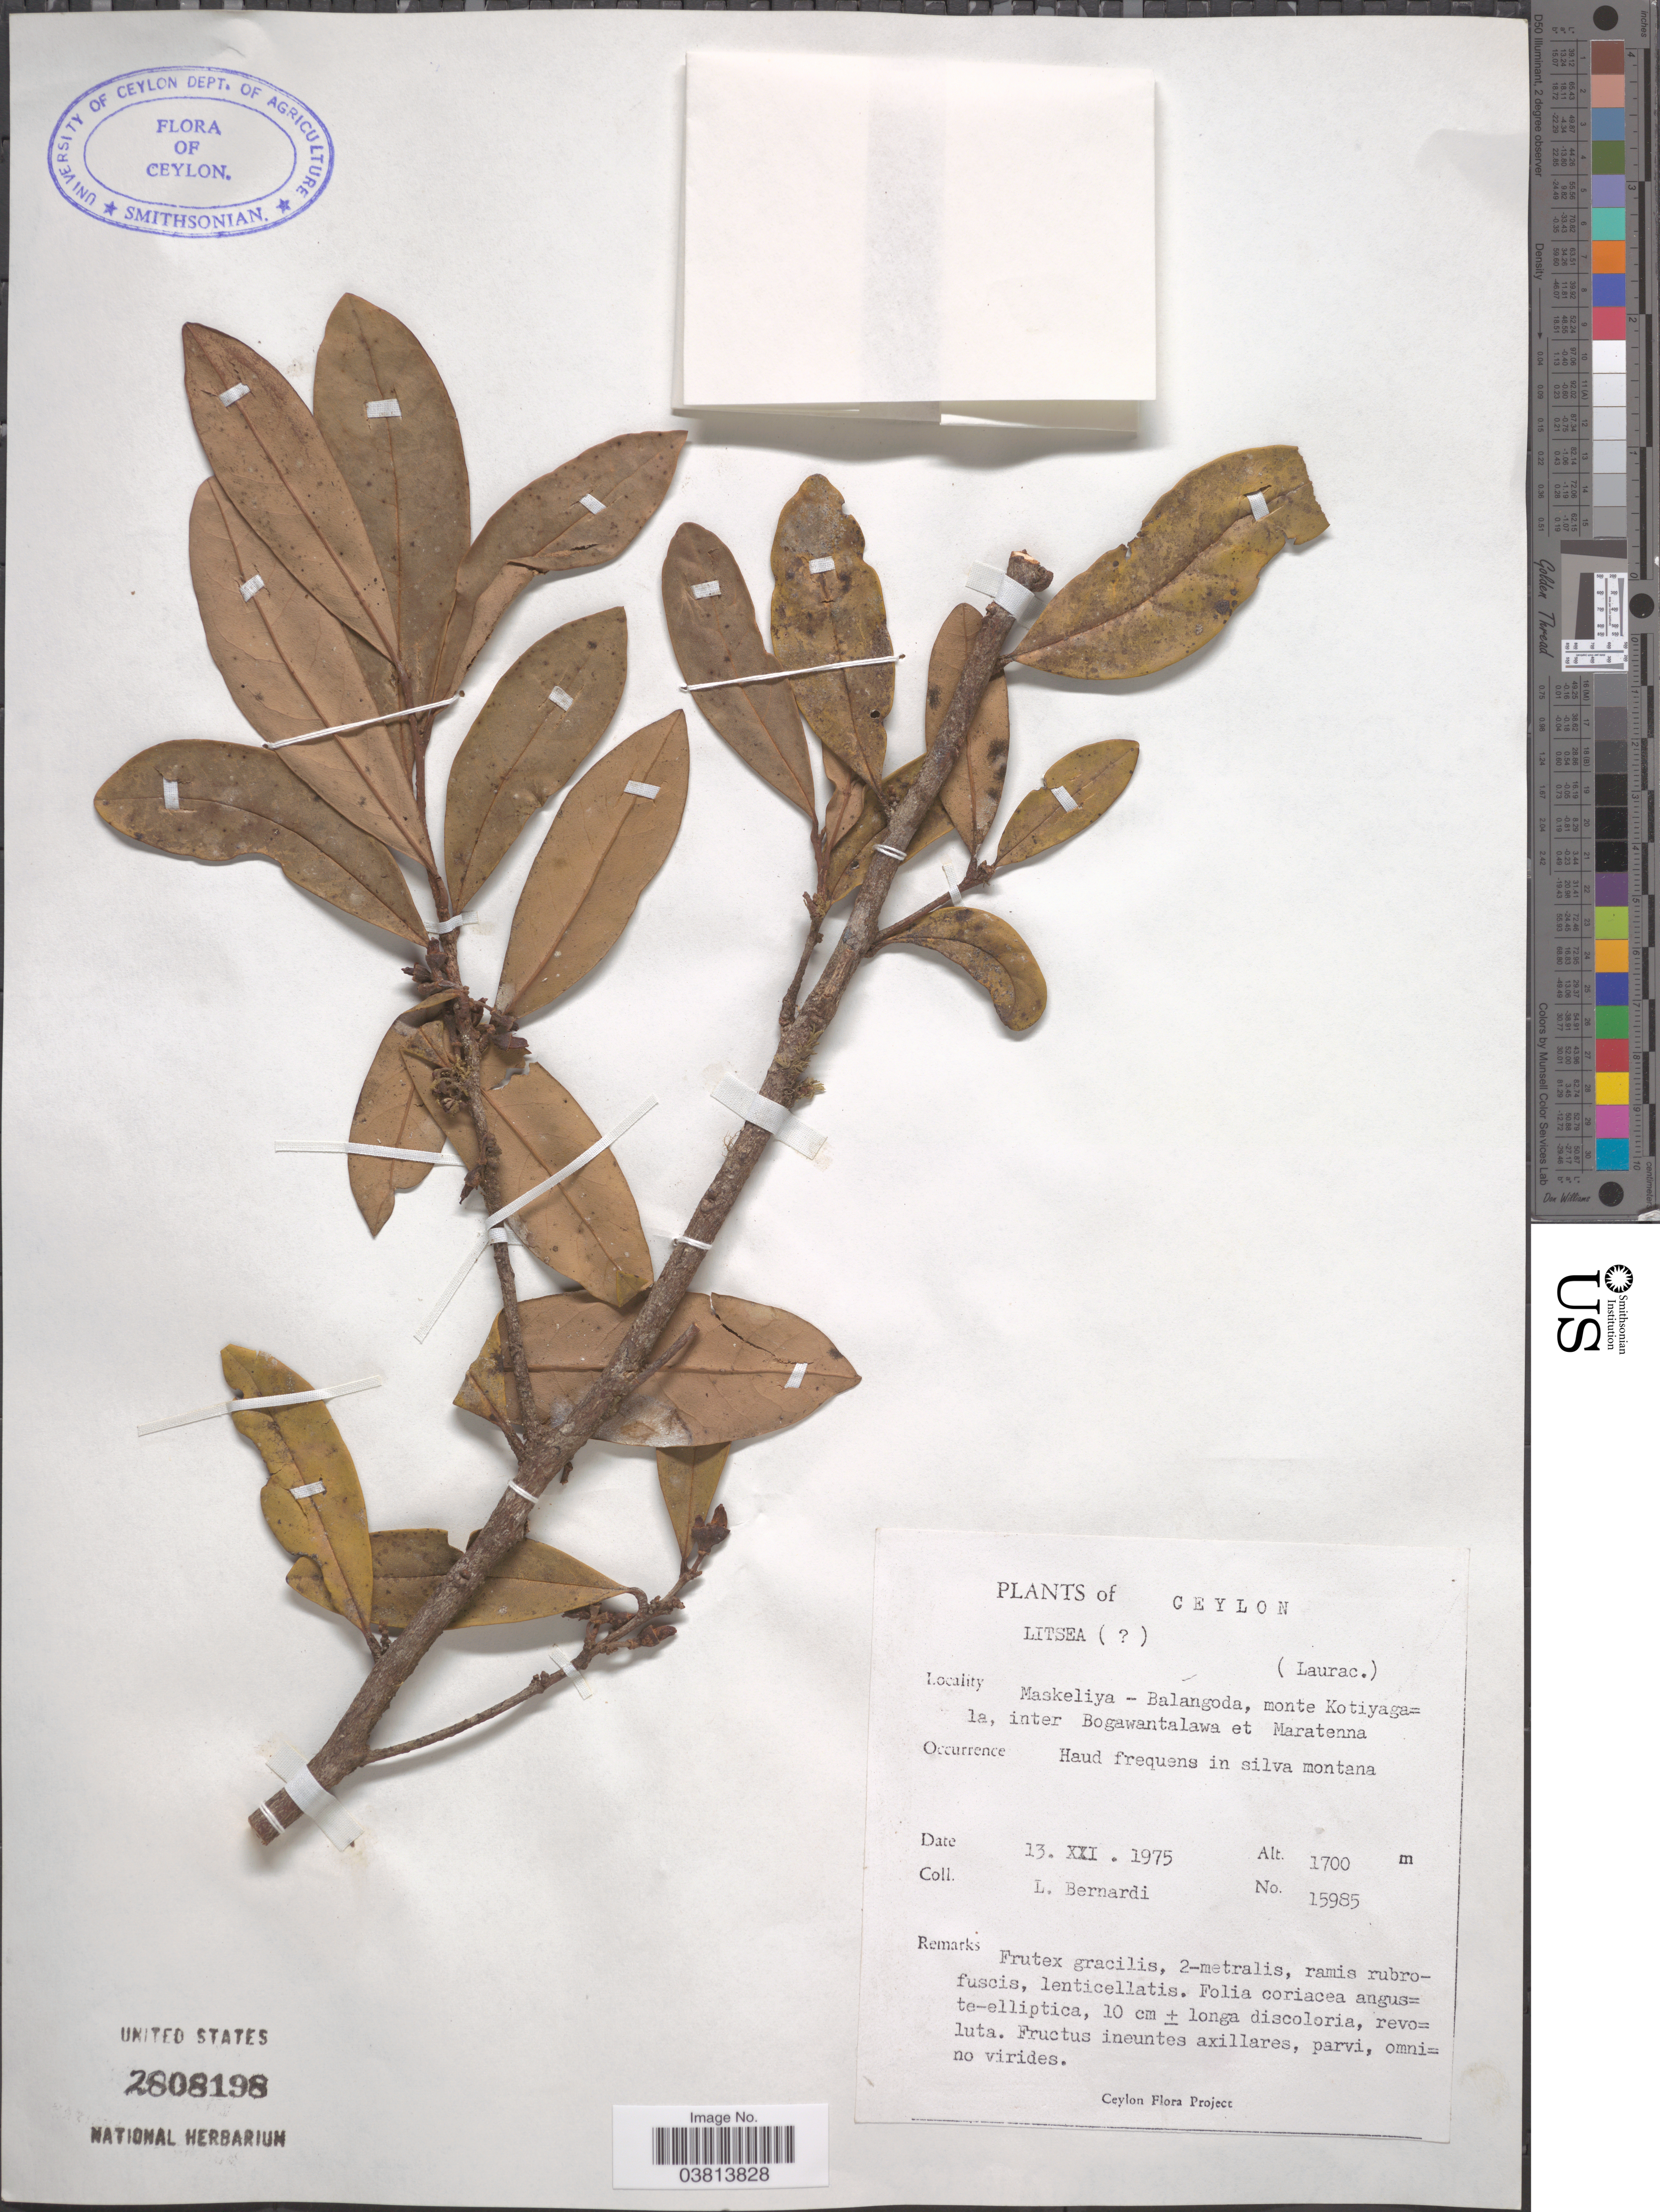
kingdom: Plantae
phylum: Tracheophyta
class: Magnoliopsida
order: Laurales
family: Lauraceae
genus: Litsea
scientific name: Litsea sp.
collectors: L. Bernardi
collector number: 15985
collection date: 1975-12-13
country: Sri Lanka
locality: Ceylon. Maskeliya-Balangoda, monte Kotiyagala, inter Bogowantalawa et Maratenna.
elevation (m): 1700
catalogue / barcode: US 2808198